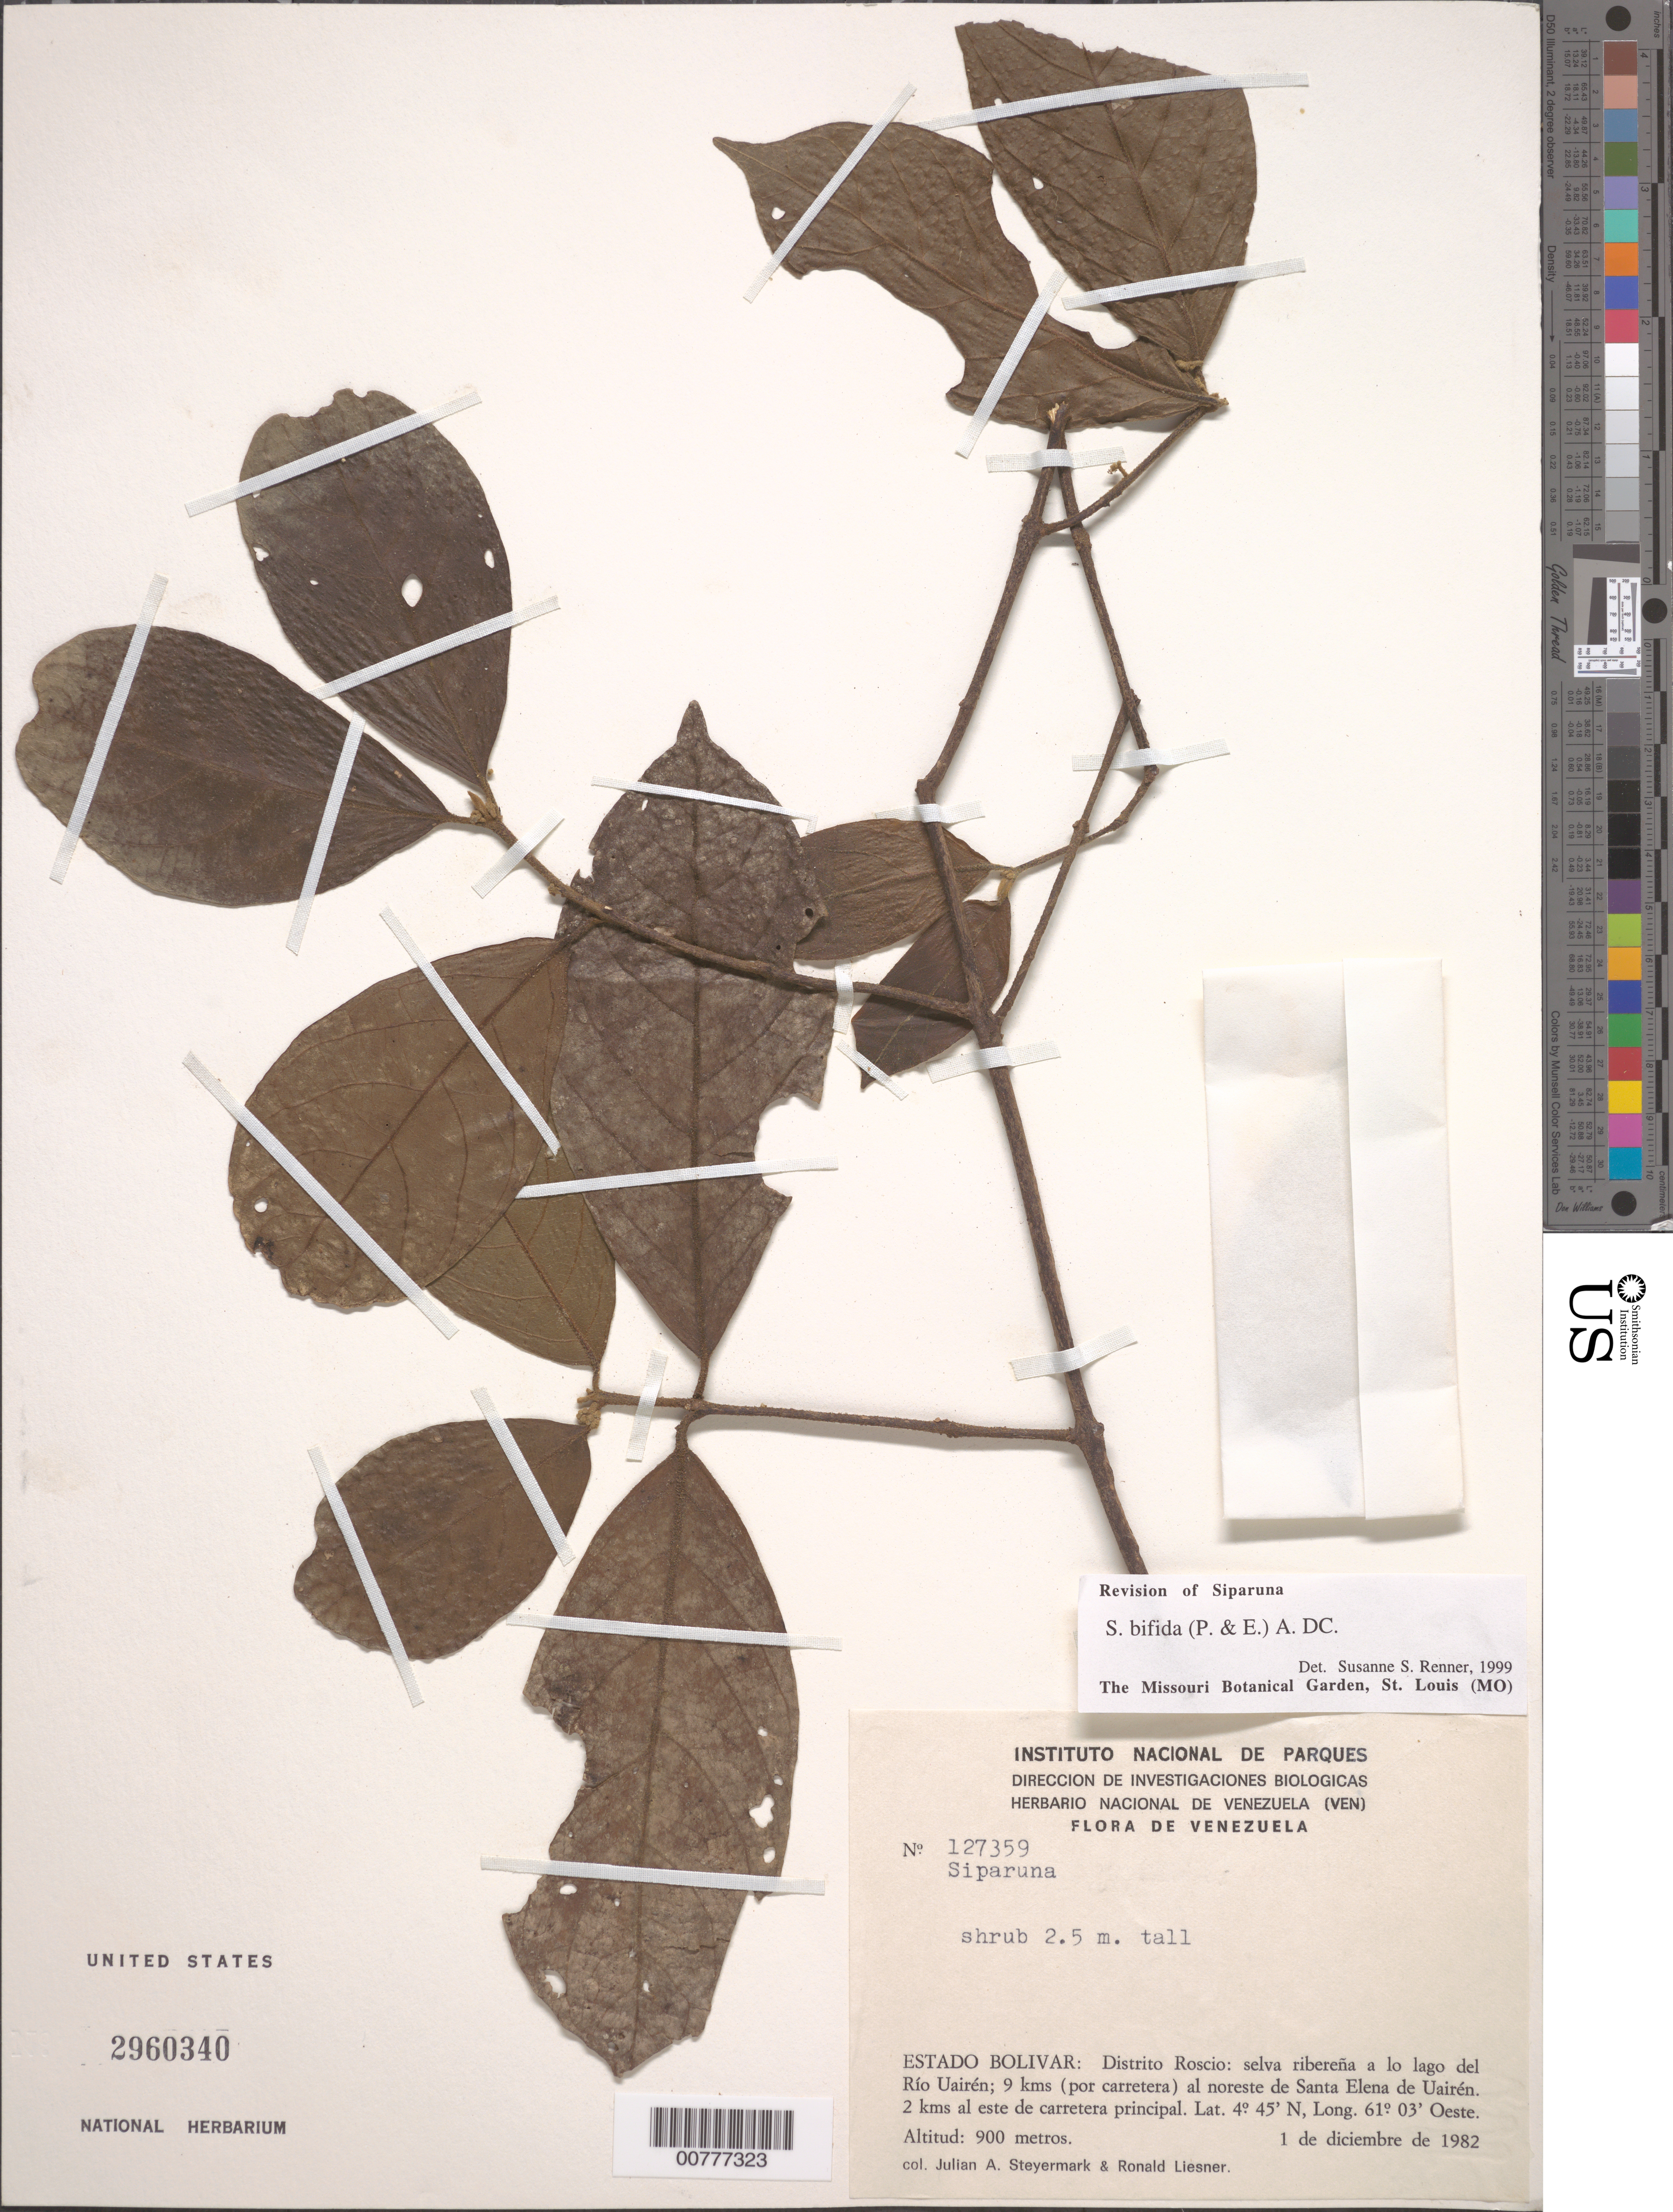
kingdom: Plantae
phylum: Tracheophyta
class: Magnoliopsida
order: Laurales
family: Siparunaceae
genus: Siparuna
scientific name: Siparuna bifida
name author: (Poepp. & Endl.) A. DC.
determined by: Renner, S. S.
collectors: J. Steyermark & R. L. Liesner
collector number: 127359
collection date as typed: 1-Dec-82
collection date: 1982-12-01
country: Venezuela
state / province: Bolívar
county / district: Roscio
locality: Río Uairen, 9 km (por carretera) al NO de Santa Elena de Uairen, 2km al este de carretera principal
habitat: Selva riberena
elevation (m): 900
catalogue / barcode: US 2960340